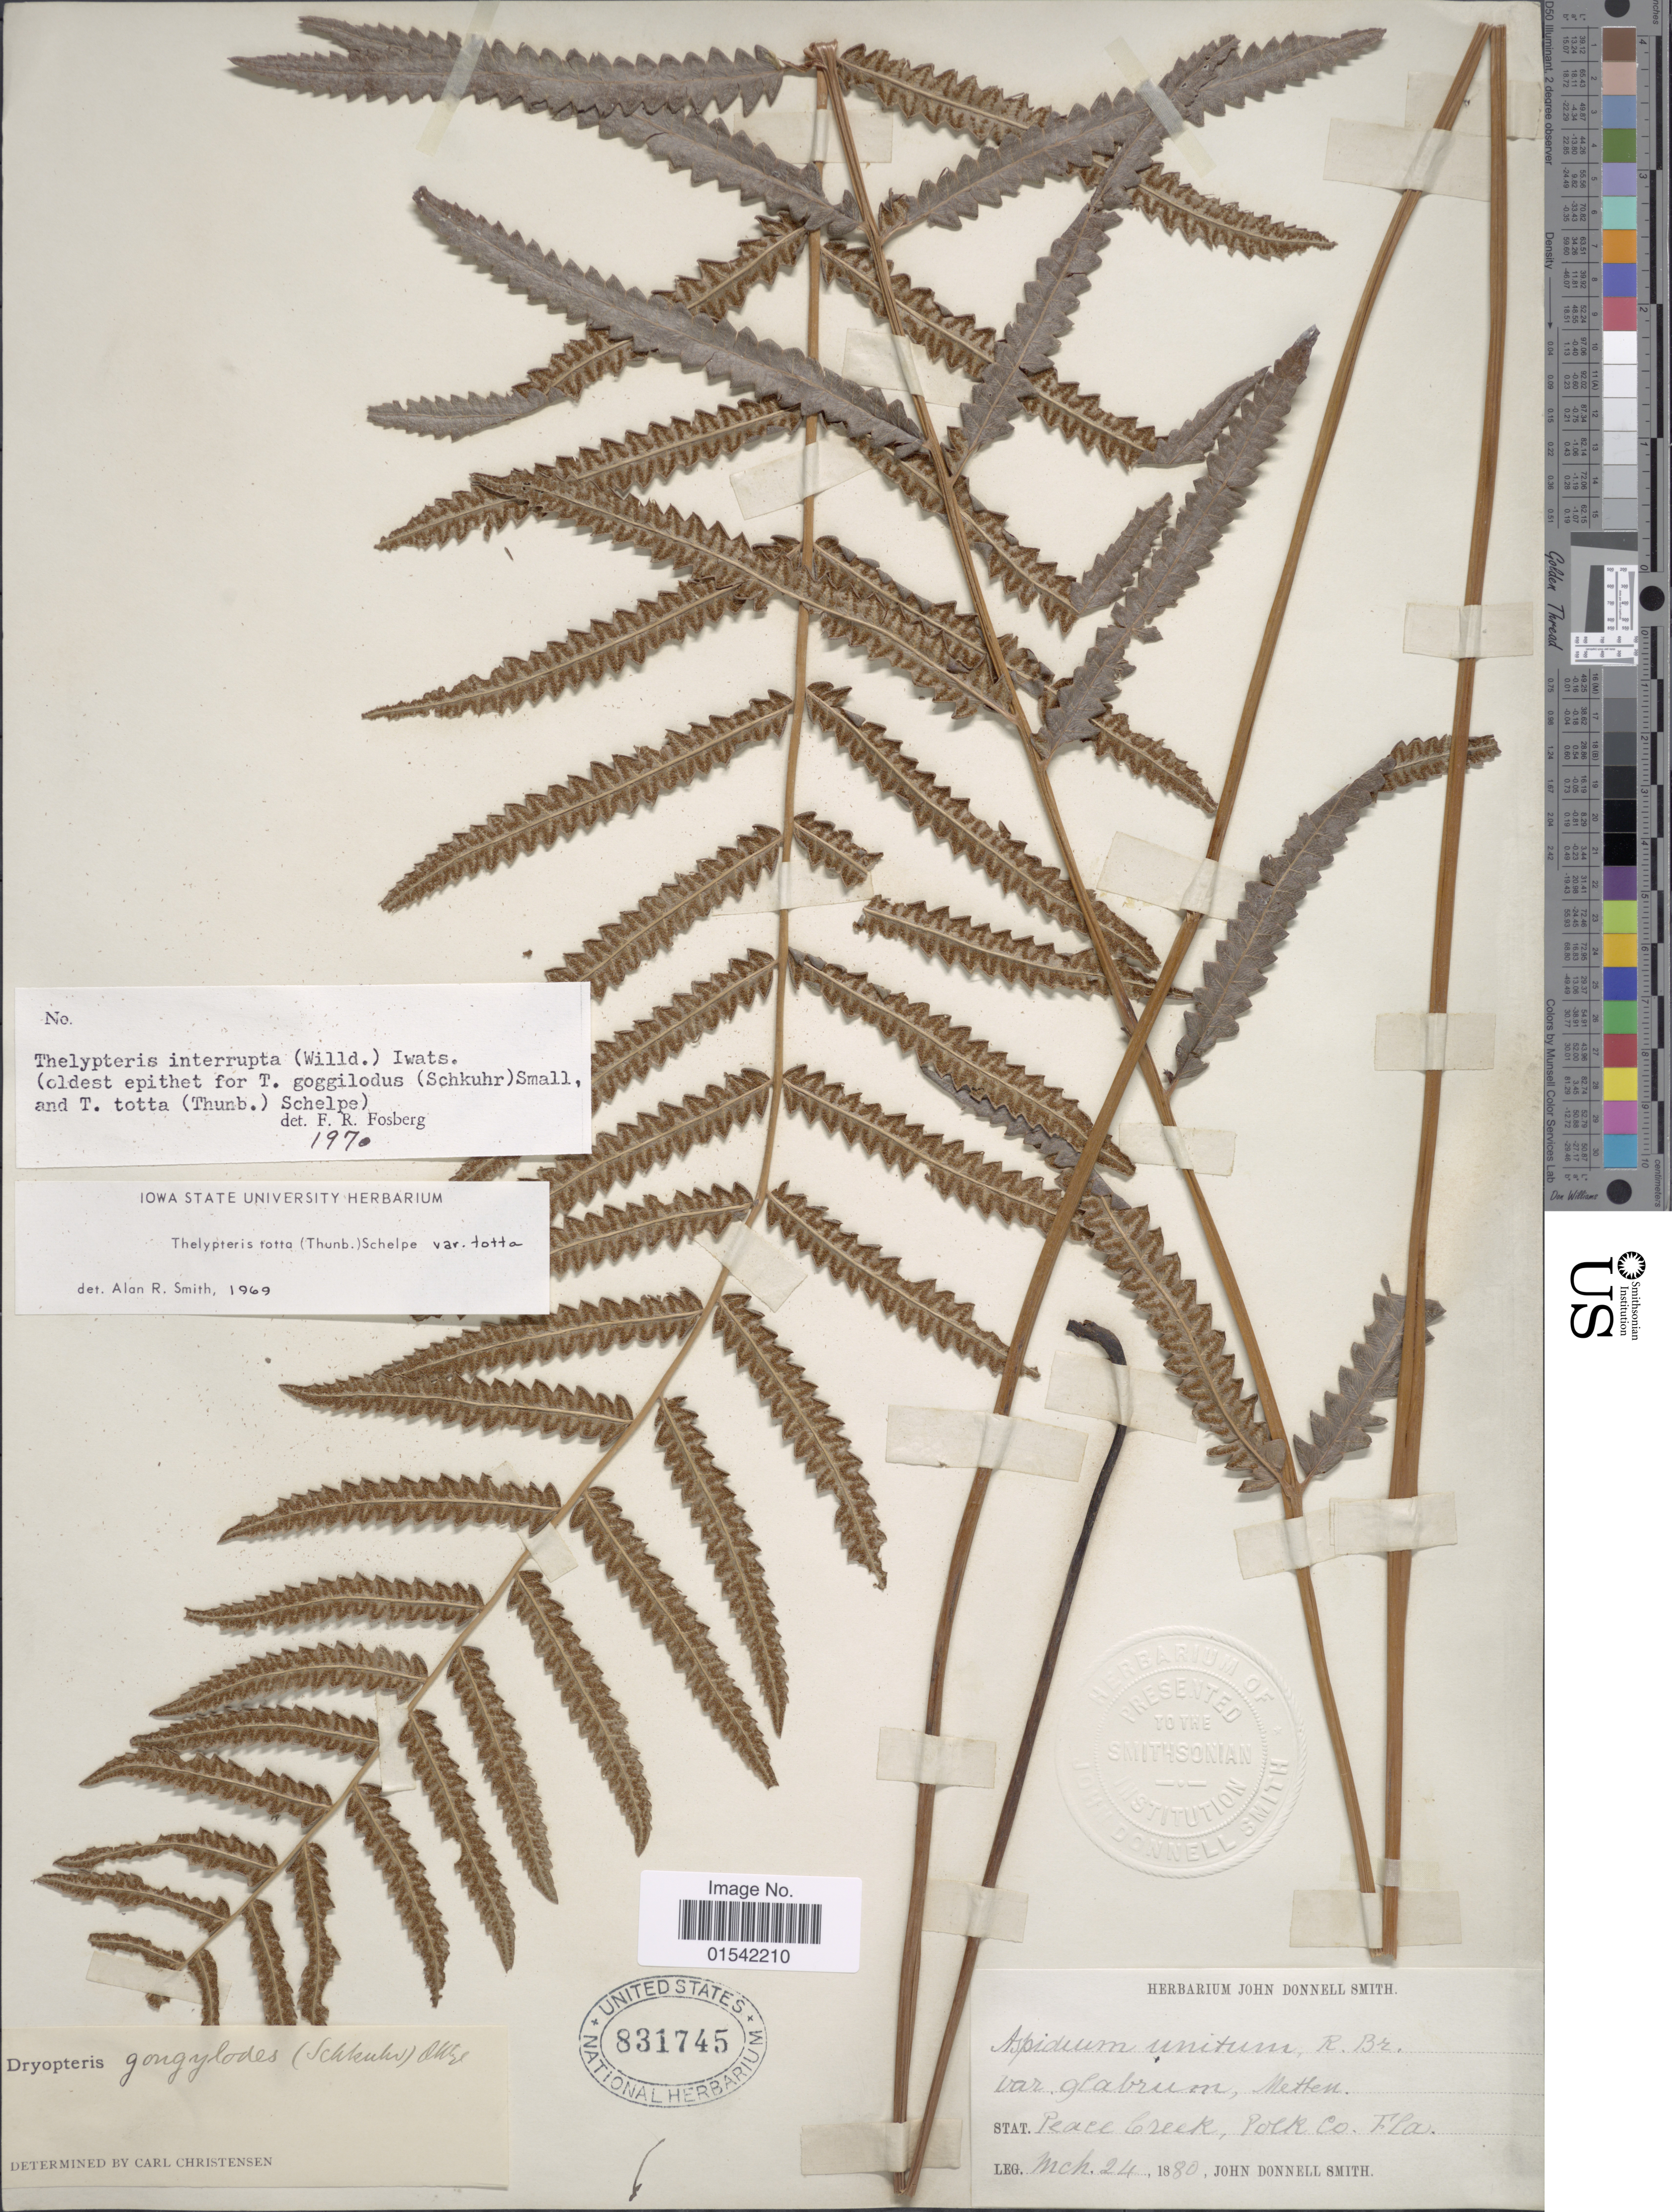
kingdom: Plantae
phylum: Tracheophyta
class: Polypodiopsida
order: Polypodiales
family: Thelypteridaceae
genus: Cyclosorus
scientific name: Cyclosorus interruptus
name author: (Willd.) H. Itô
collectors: J. Donnell Smith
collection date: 1880-03-24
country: United States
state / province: Florida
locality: Peace Creek, Polk Co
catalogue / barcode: US 831745